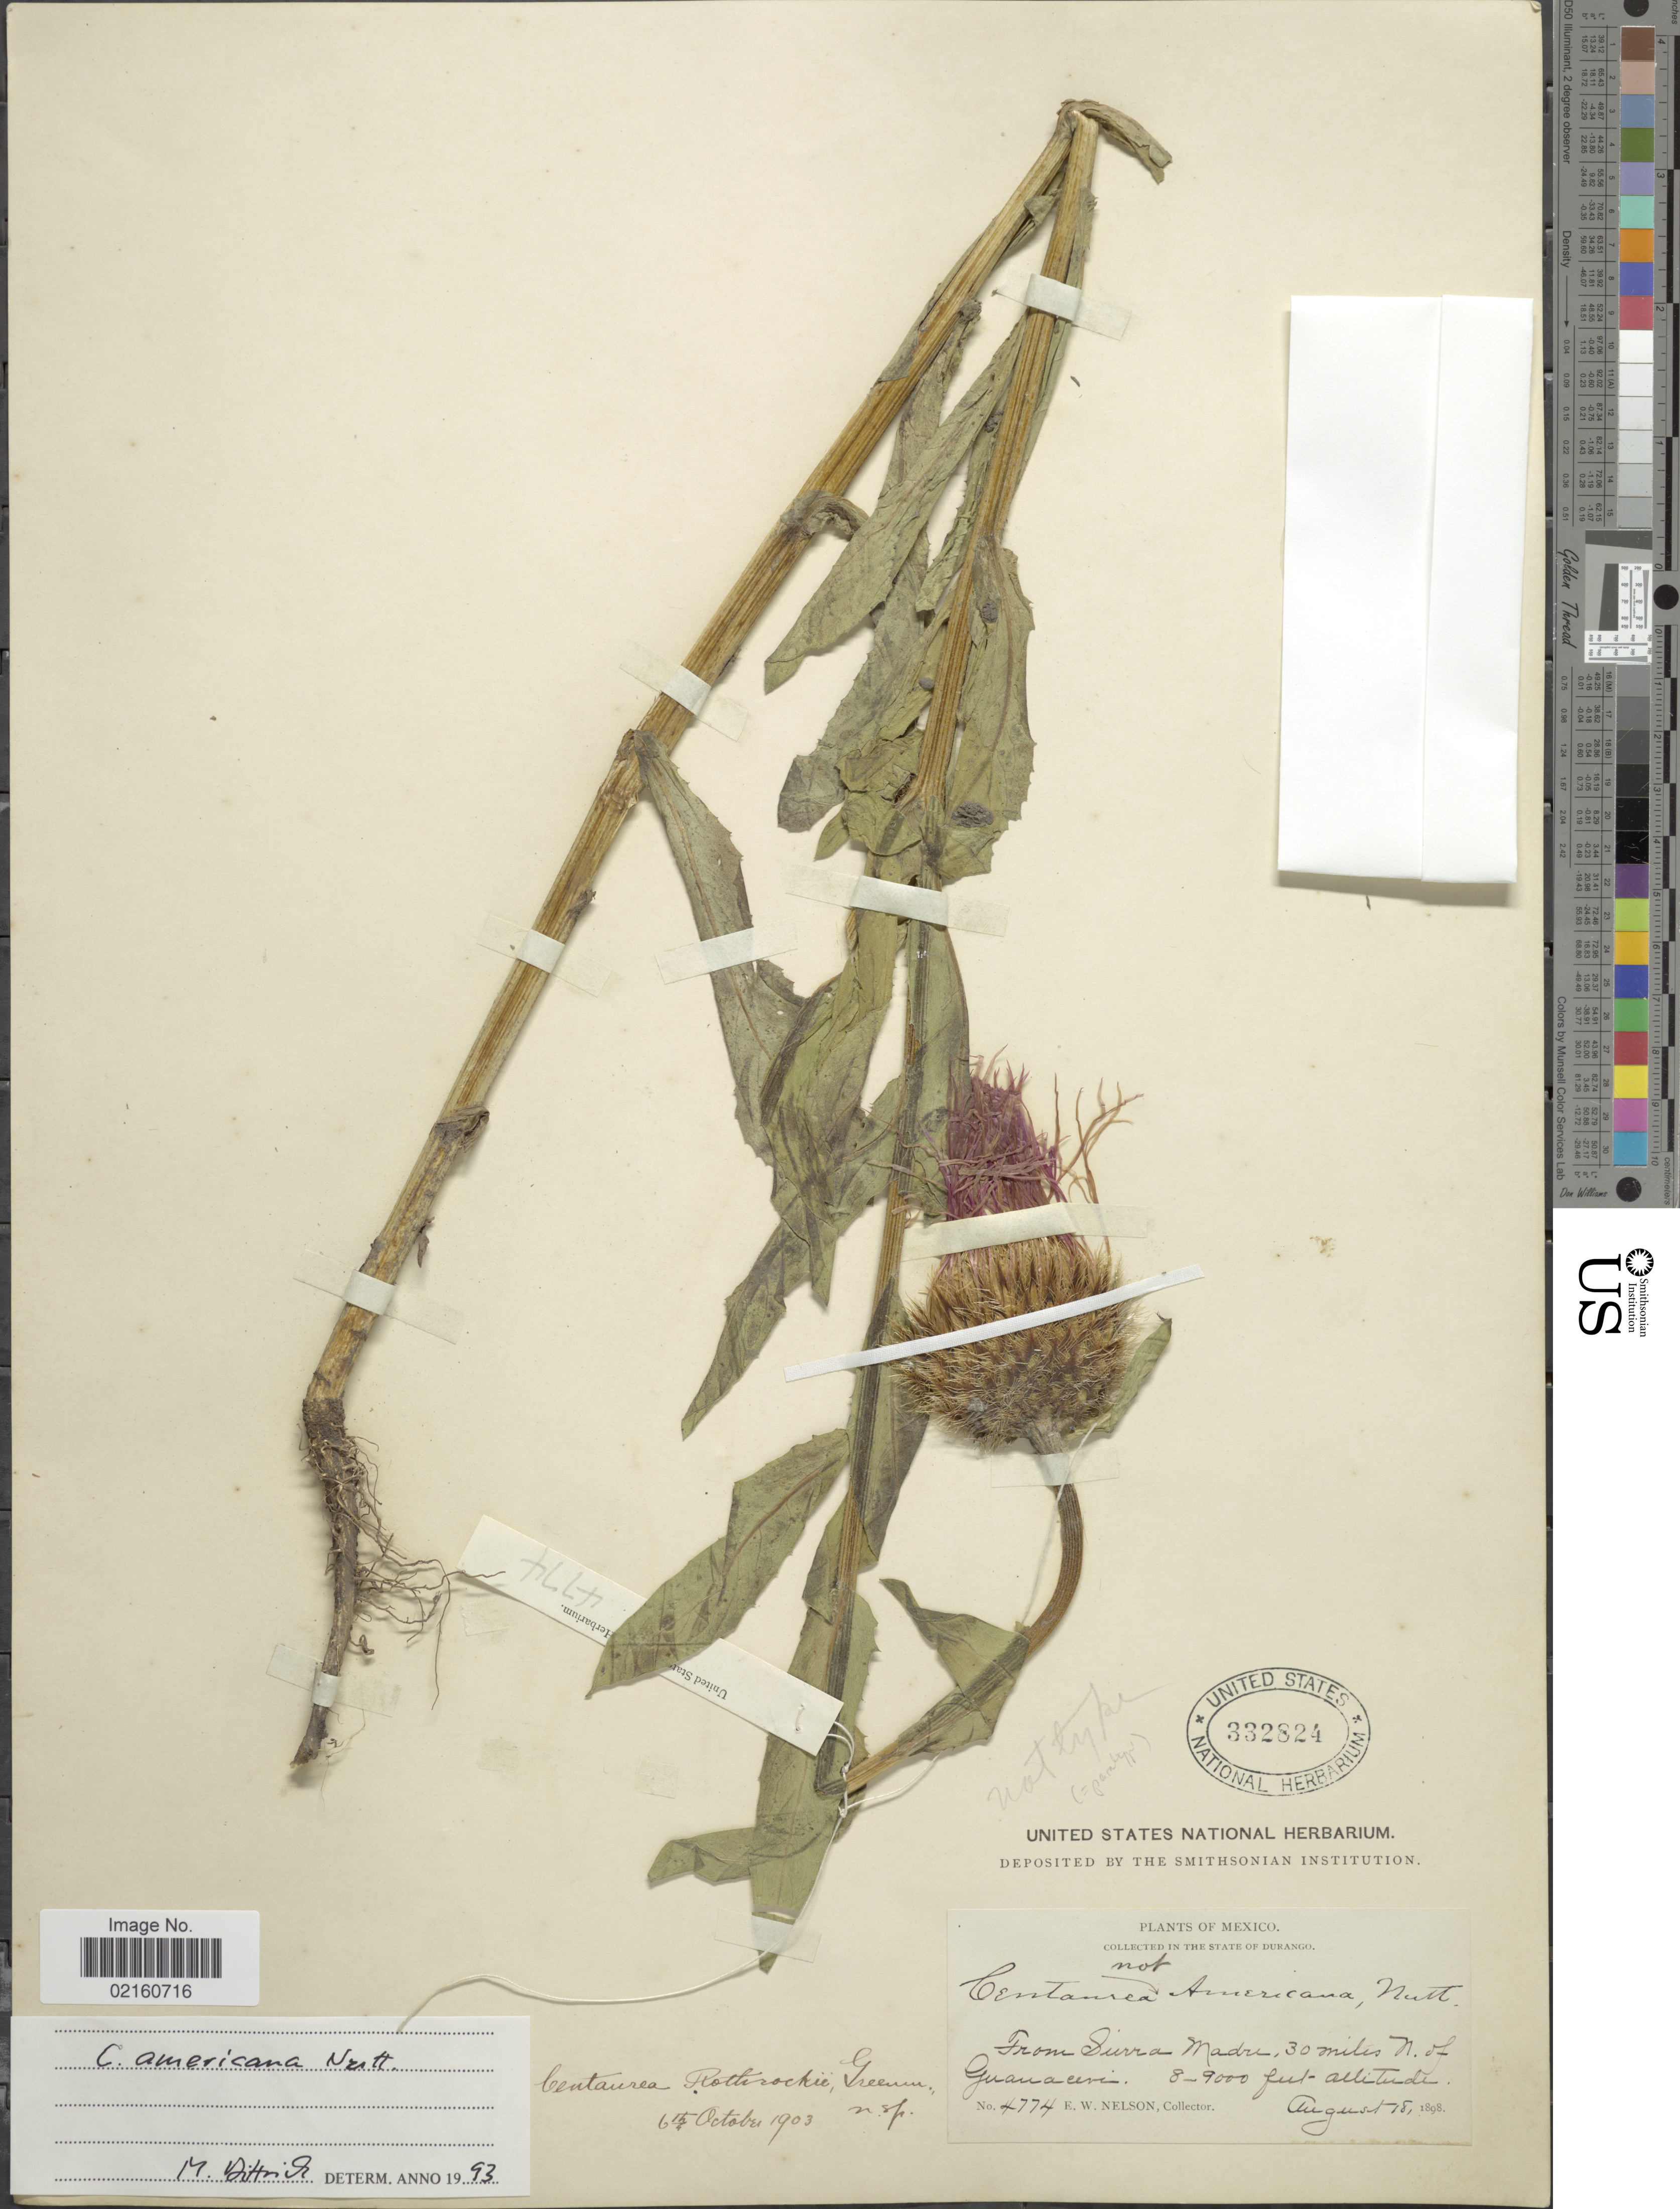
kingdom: Plantae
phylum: Tracheophyta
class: Magnoliopsida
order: Asterales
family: Asteraceae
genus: Plectocephalus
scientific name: Plectocephalus americanus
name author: (Nutt.) D. Don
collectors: E. W. Nelson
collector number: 4774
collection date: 1898-08-18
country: Mexico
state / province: Durango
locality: From Sierra Madre, 30 miles N. of Guanacevi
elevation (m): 2438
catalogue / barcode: US 332824